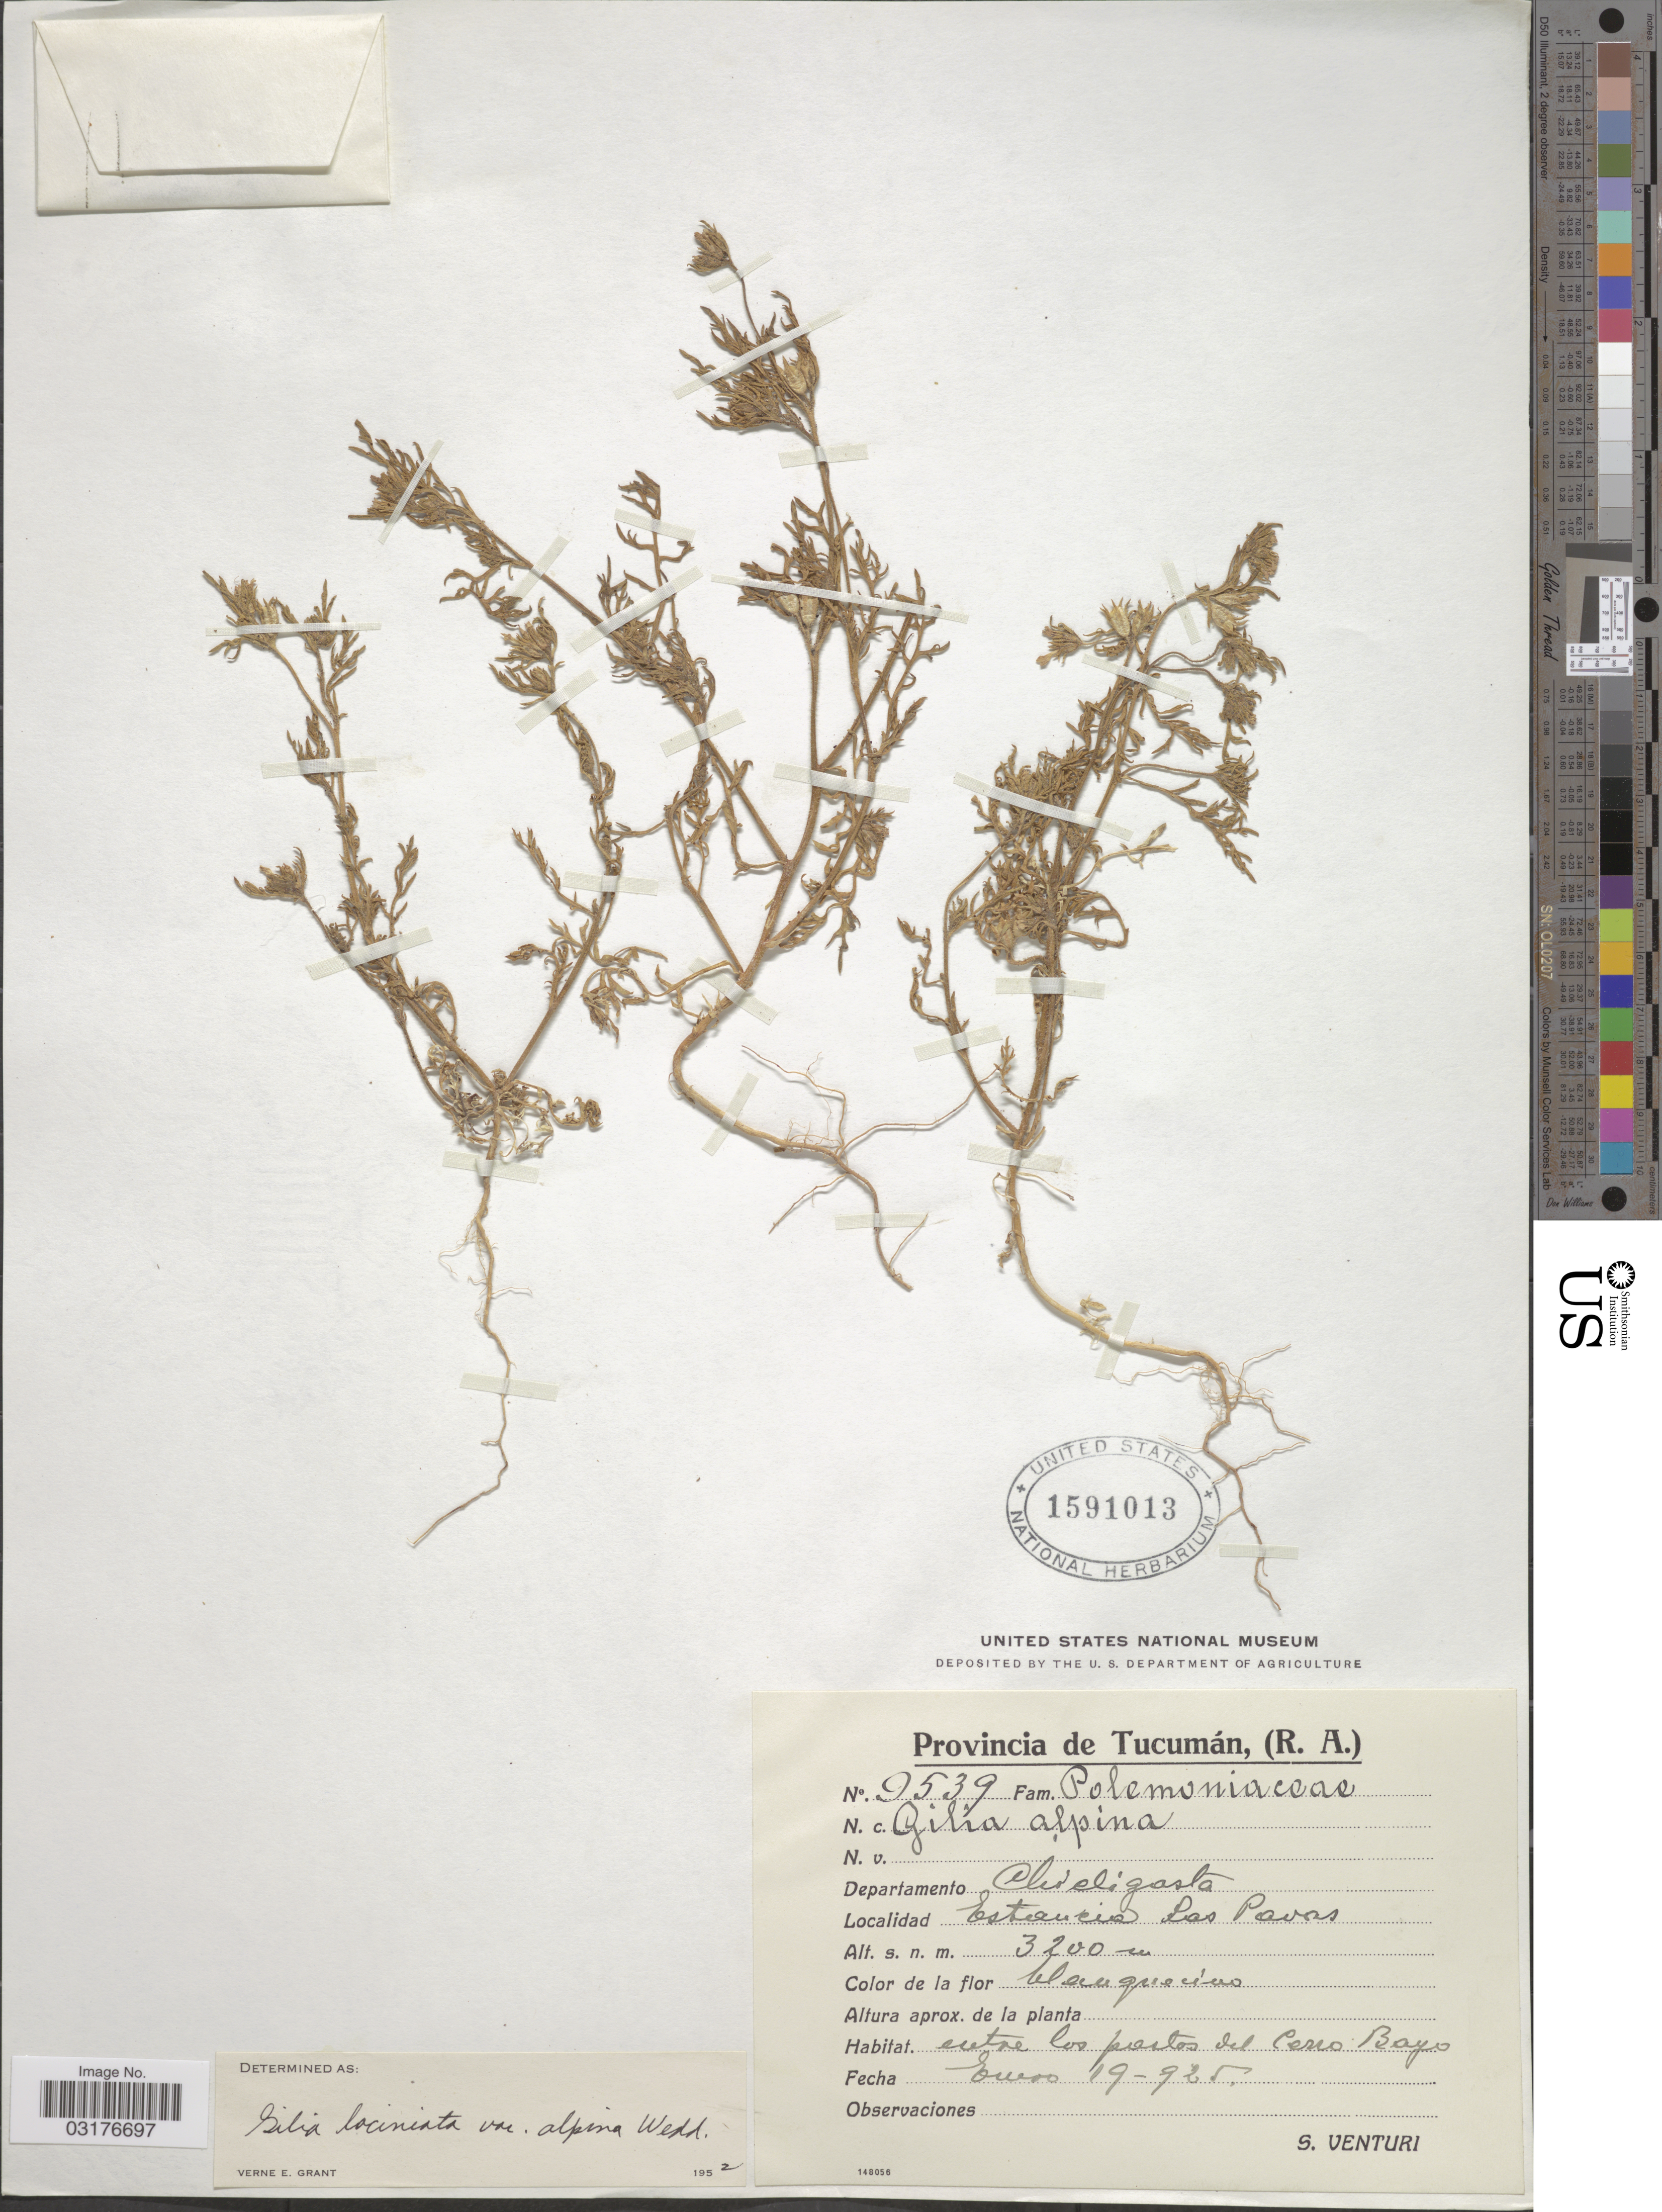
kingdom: Plantae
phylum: Tracheophyta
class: Magnoliopsida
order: Ericales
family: Polemoniaceae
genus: Gilia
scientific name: Gilia laciniata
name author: Ruiz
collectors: S. Venturi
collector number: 9539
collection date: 1925-01-19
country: Argentina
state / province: Tucuman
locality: Departamento Chicligasta. Estancia Las Pavas.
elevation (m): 3200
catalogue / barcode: US 1591013